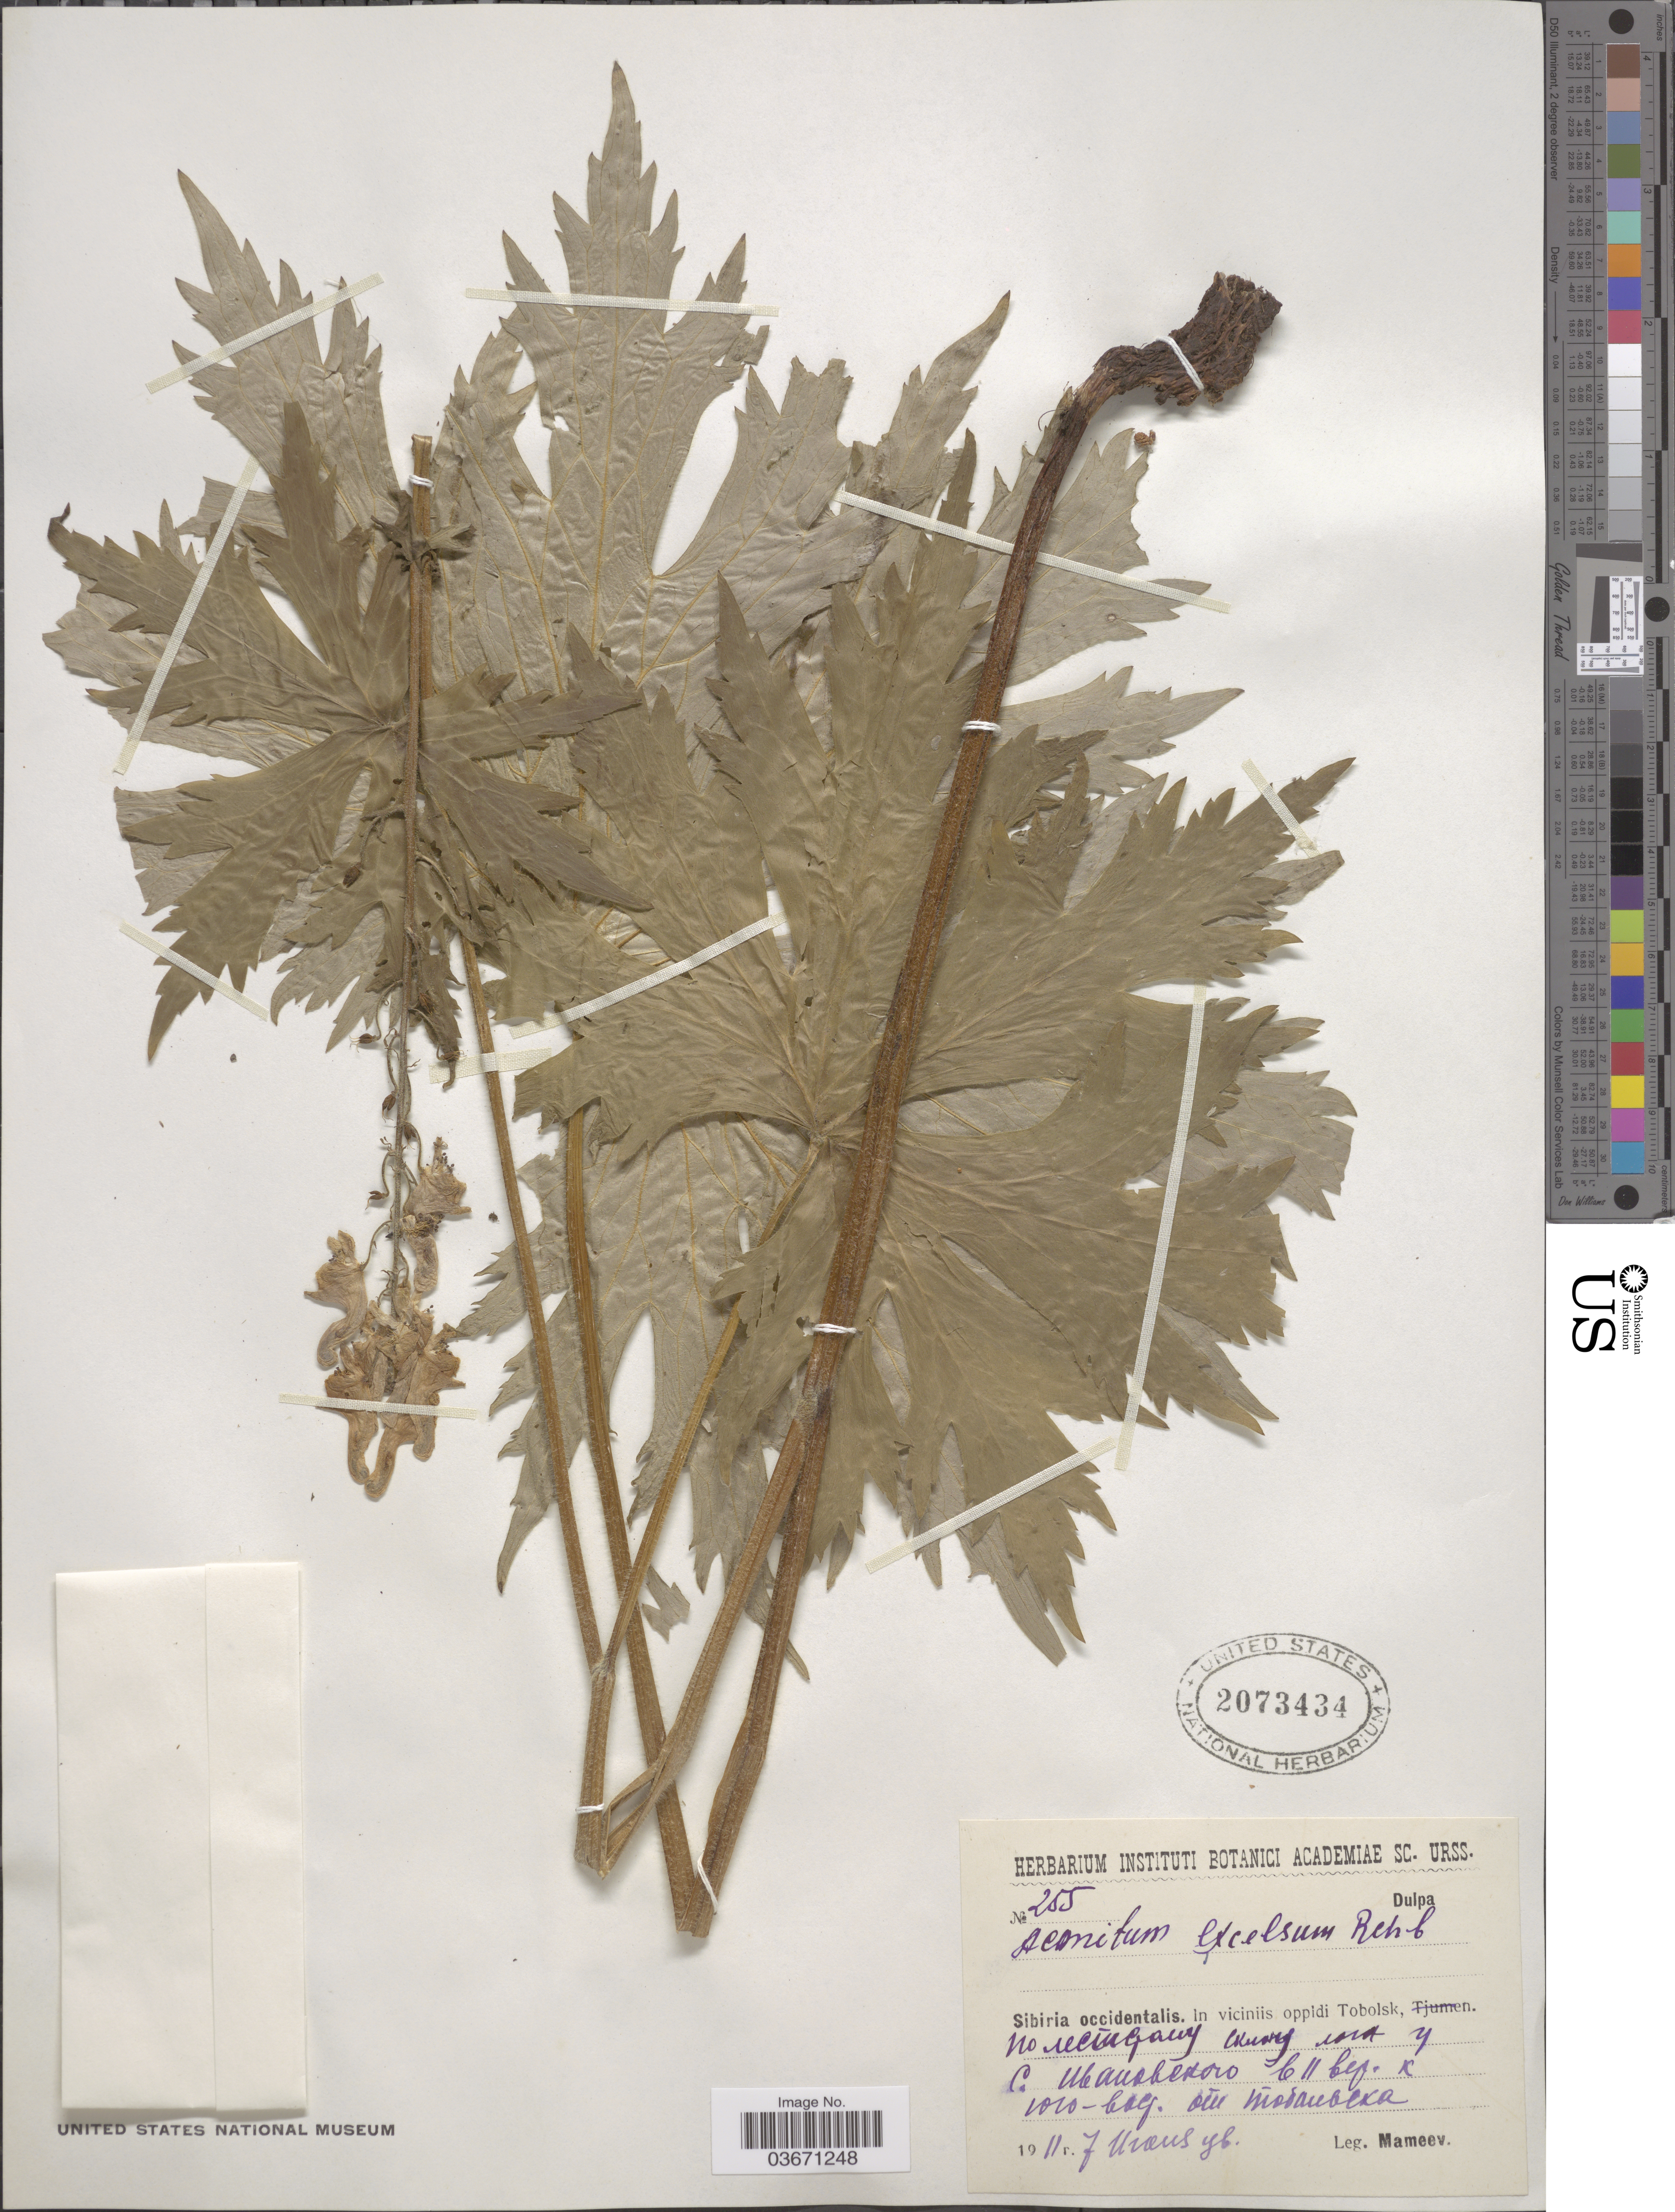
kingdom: Plantae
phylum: Tracheophyta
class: Magnoliopsida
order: Ranunculales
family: Ranunculaceae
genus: Aconitum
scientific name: Aconitum excelsum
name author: Rchb.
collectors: Mameev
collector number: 255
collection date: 1911-07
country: Russian Federation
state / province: Tyumen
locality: Sibiria occidentalis. In viciniis oppidi Tobolsk, X.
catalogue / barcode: US 2073434